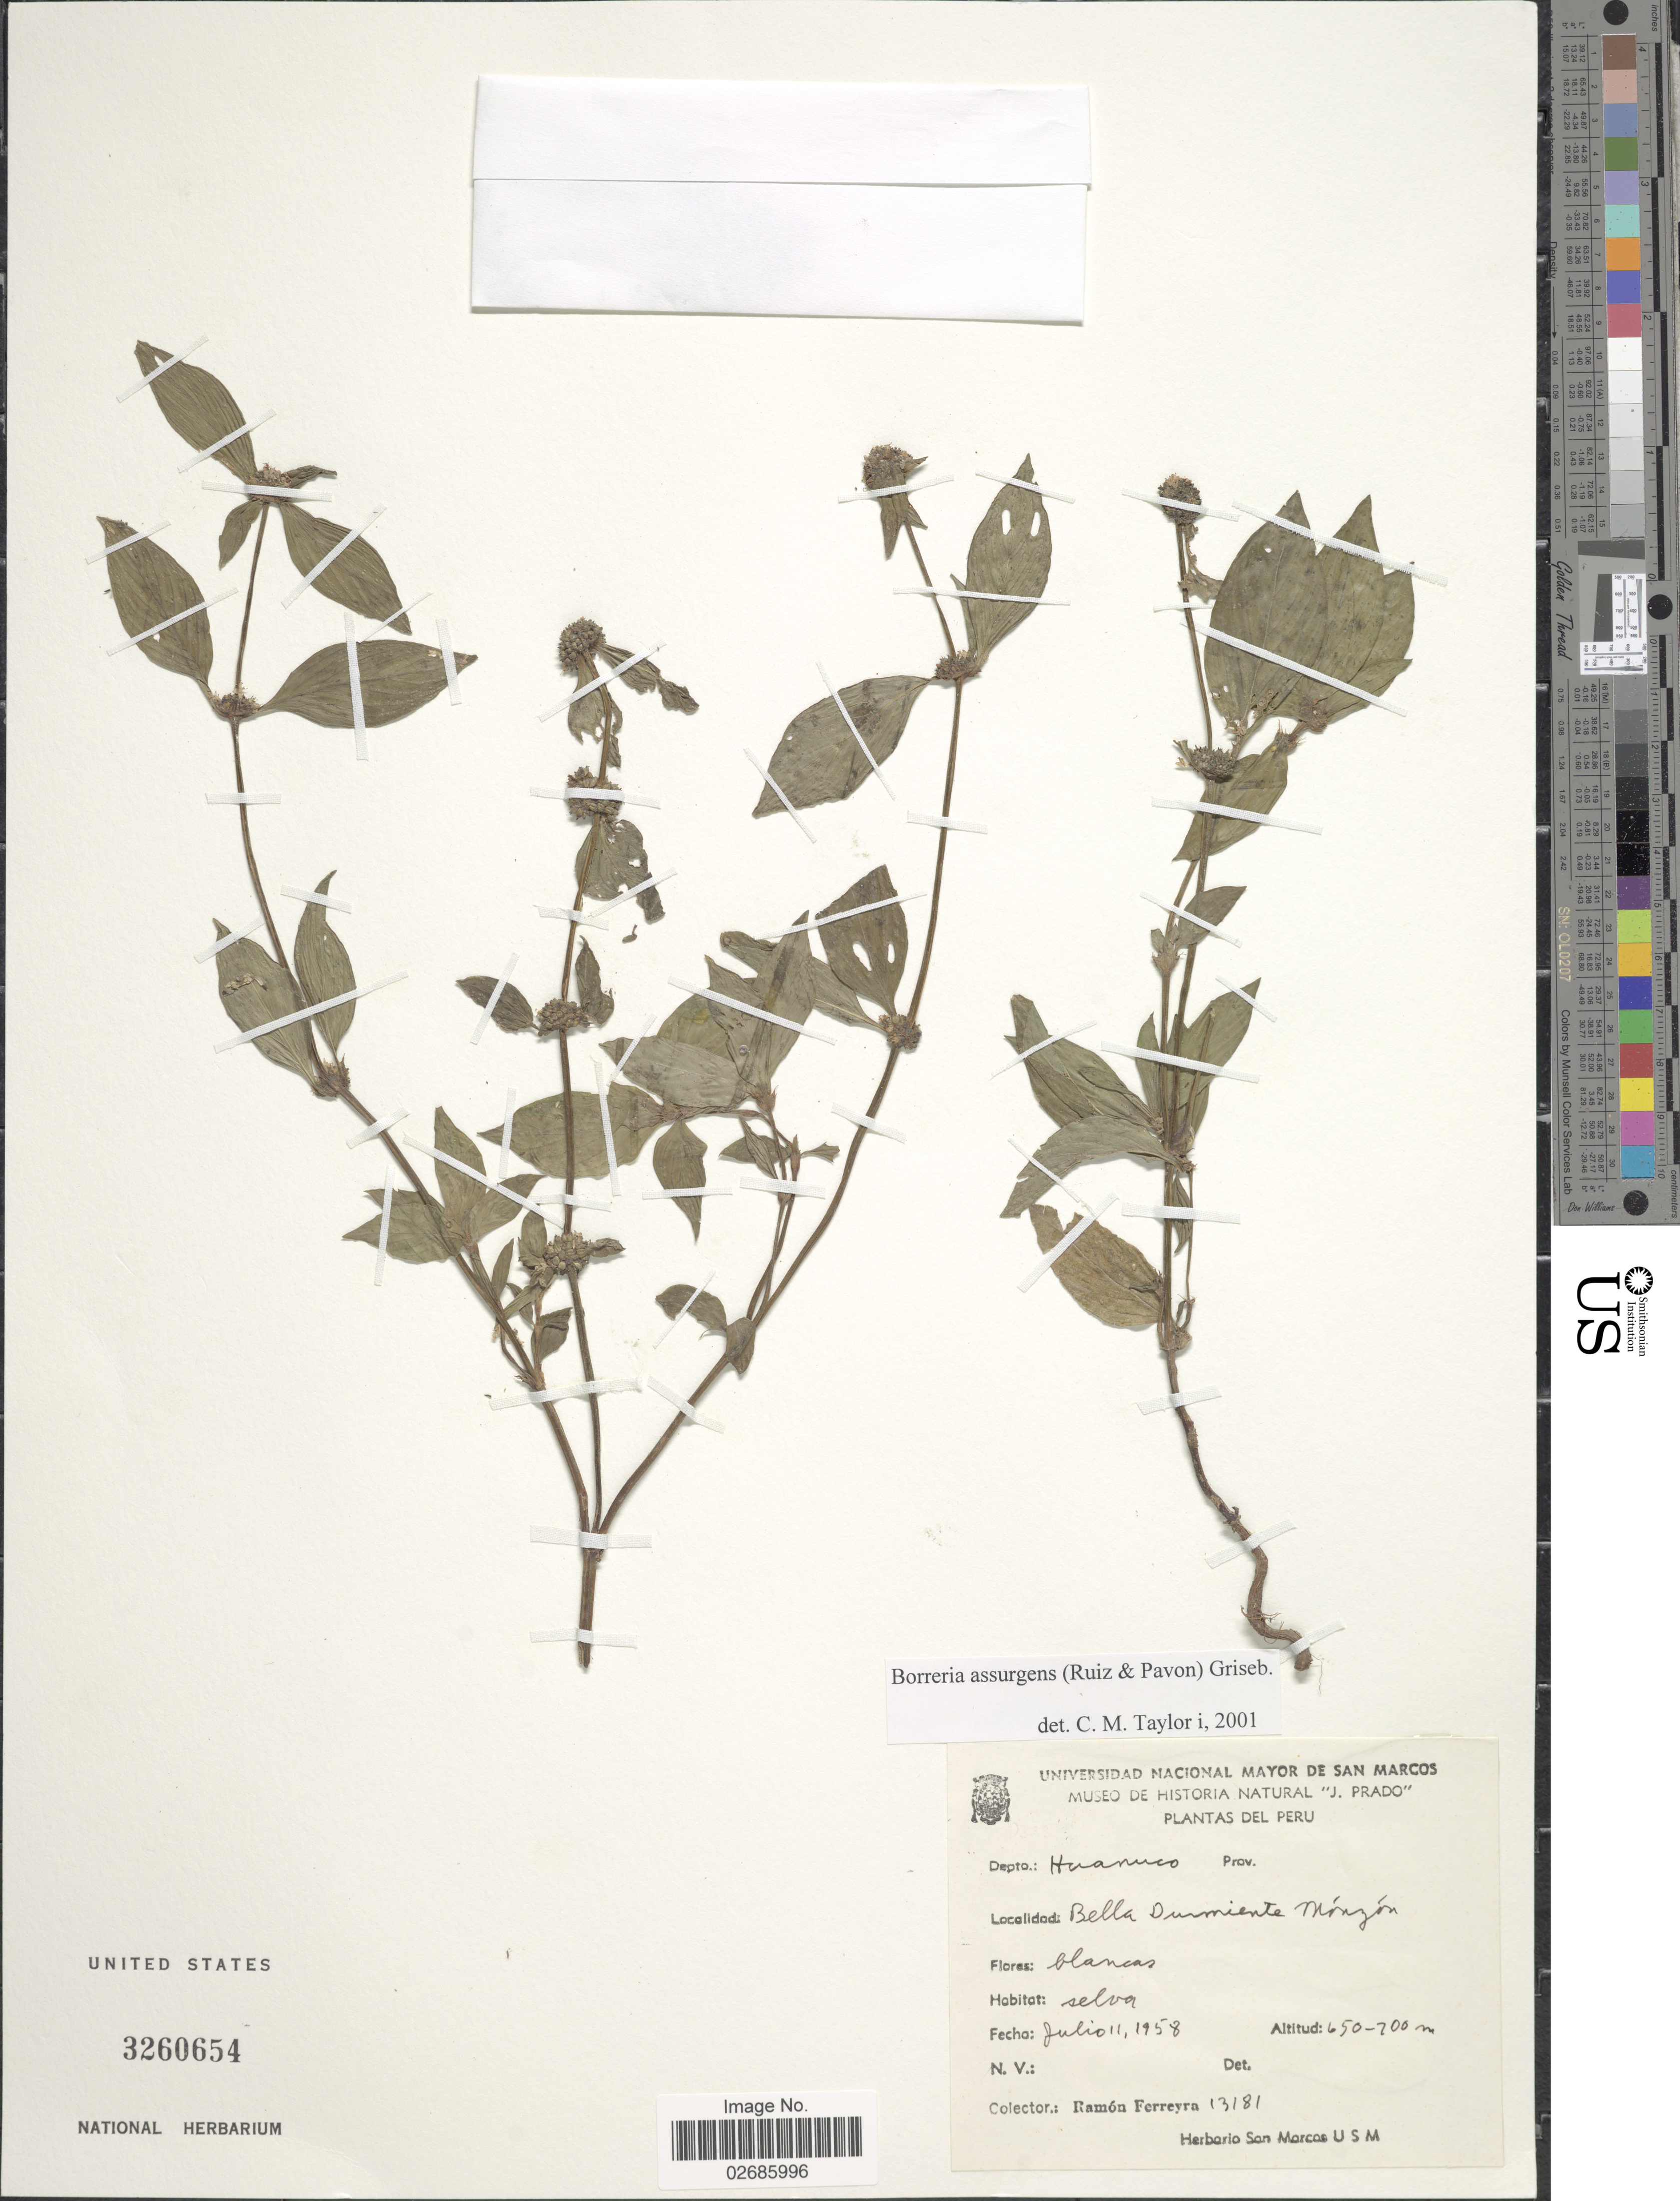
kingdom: Plantae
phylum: Tracheophyta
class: Magnoliopsida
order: Gentianales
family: Rubiaceae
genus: Borreria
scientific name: Borreria assurgens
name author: (Ruiz & Pav.) Griseb.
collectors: R. A. Ferreyra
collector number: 13181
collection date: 1958-07-11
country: Peru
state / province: Huánuco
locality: Depto. Huanuco, Bella Dumiente M'rzon, selva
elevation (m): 650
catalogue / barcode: US 3260654